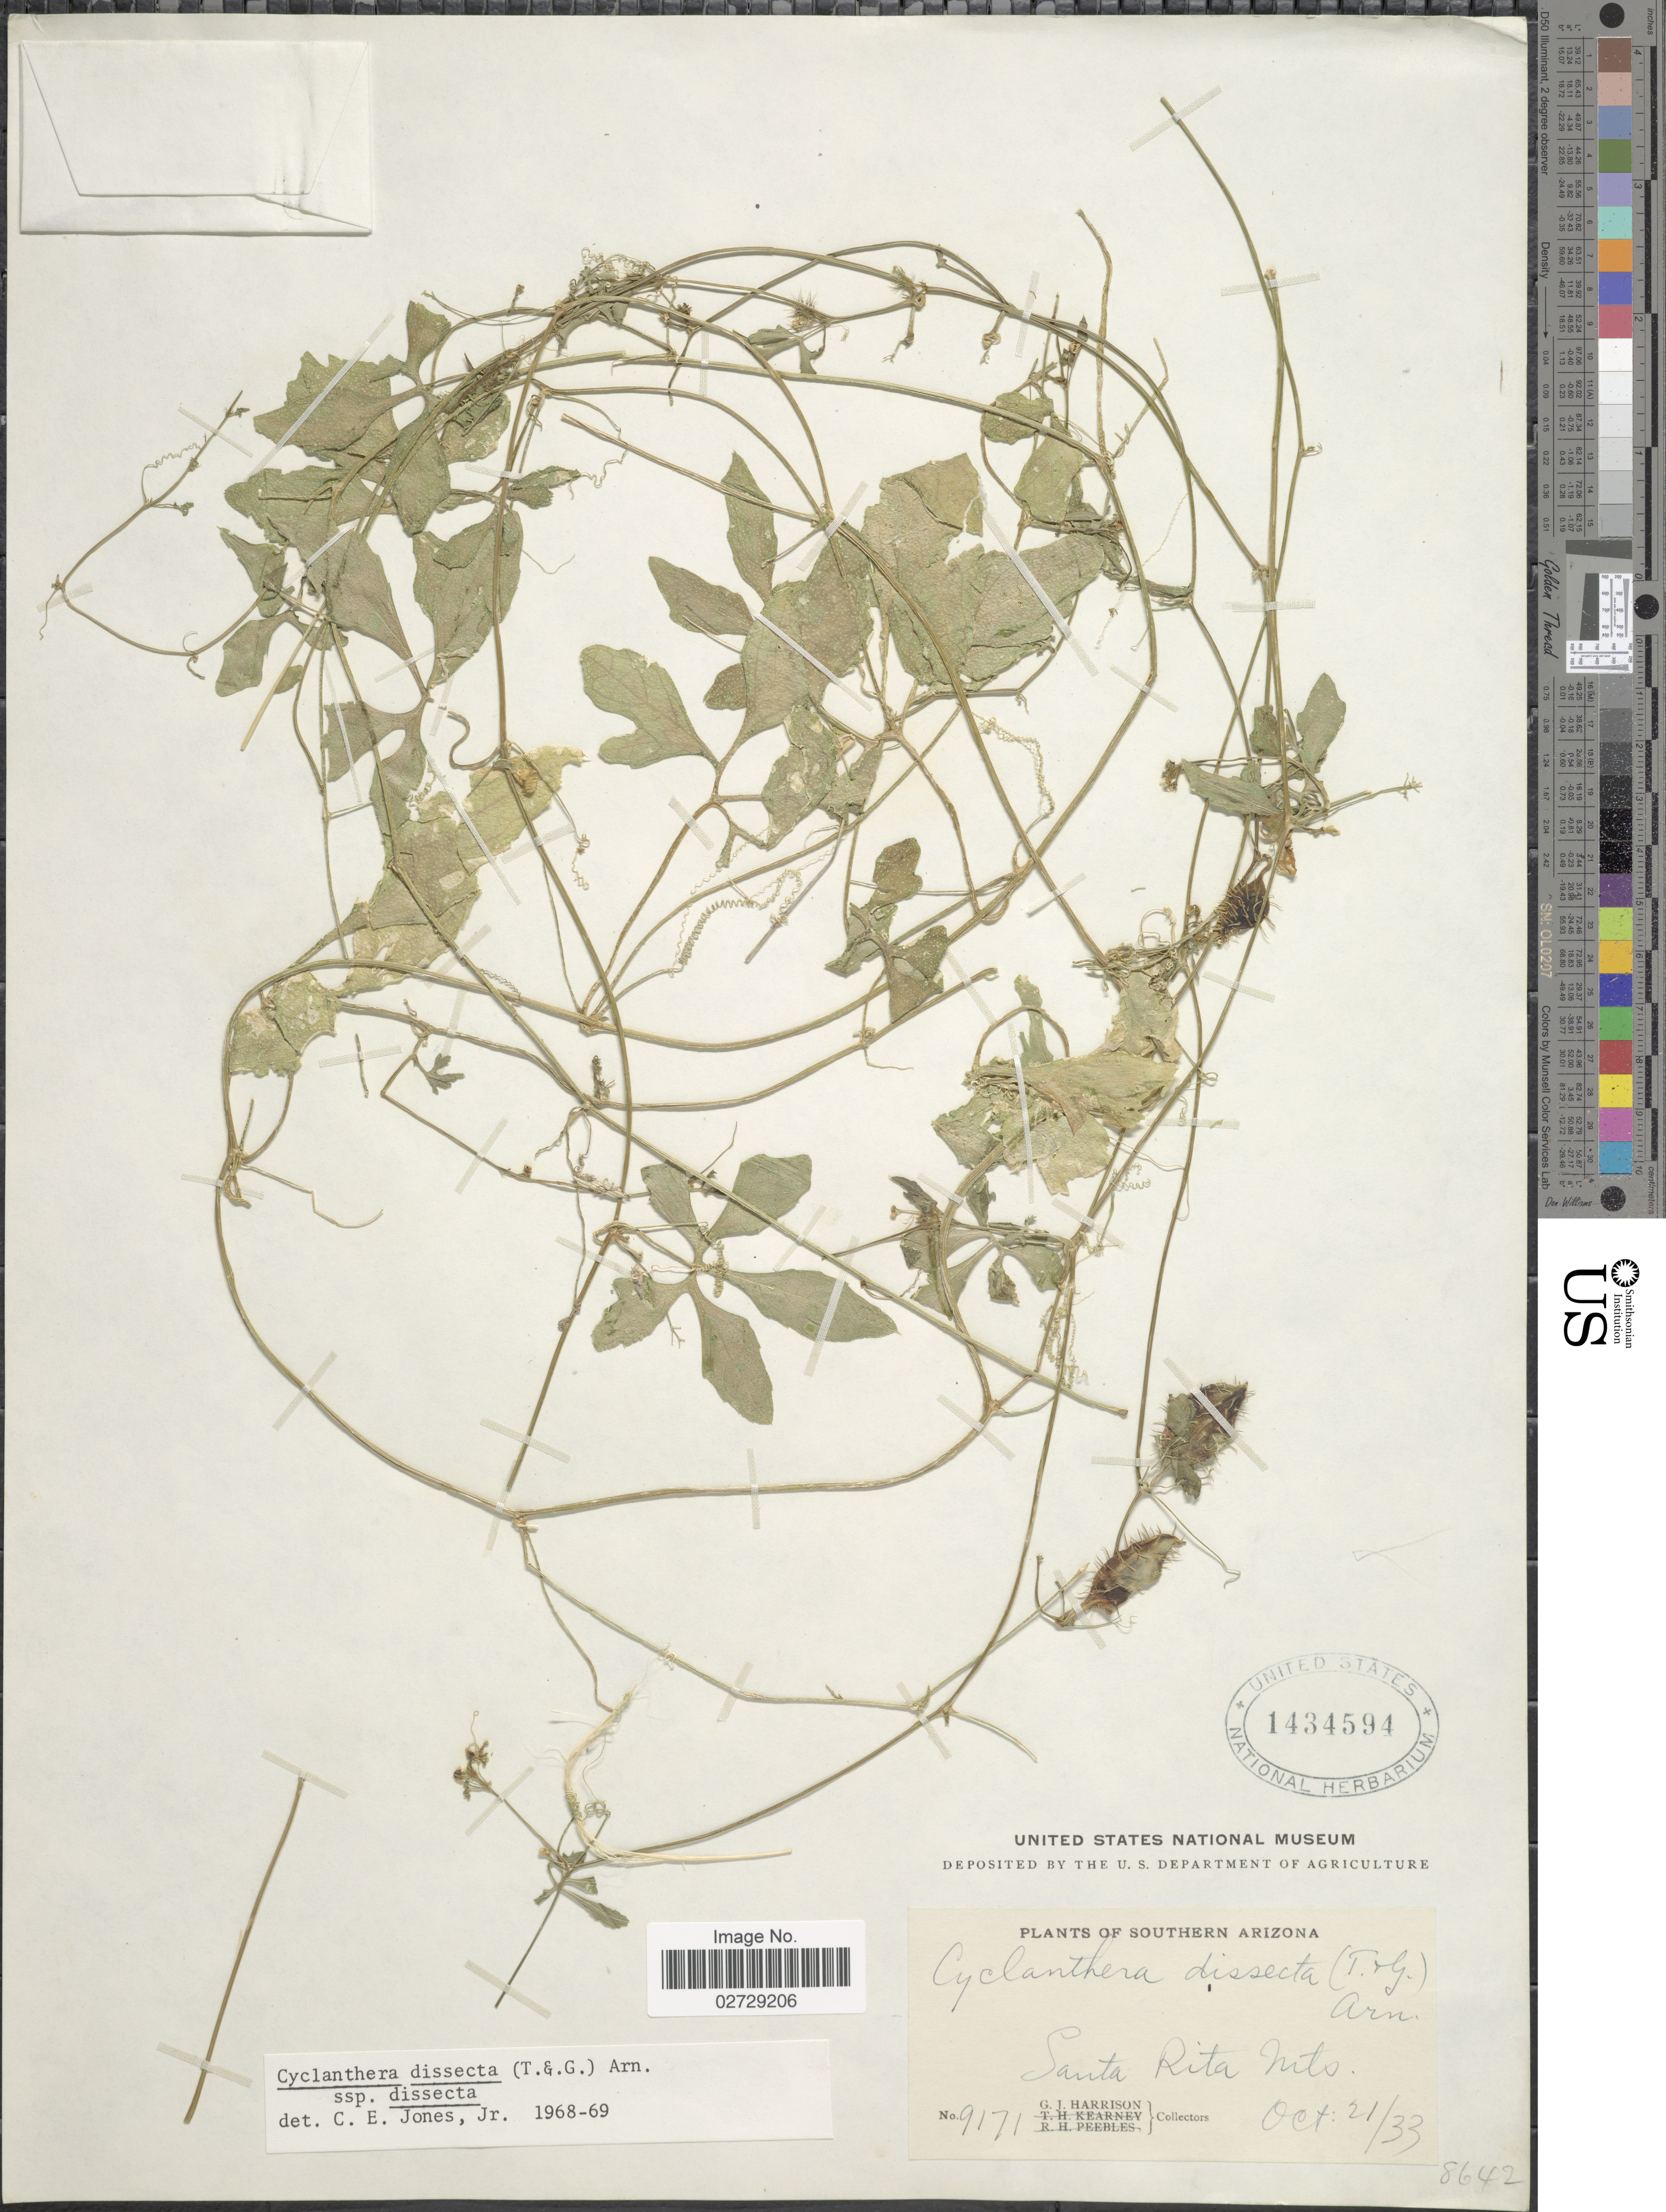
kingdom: Plantae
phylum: Tracheophyta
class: Magnoliopsida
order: Cucurbitales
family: Cucurbitaceae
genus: Cyclanthera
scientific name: Cyclanthera dissecta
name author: (Torr. & A. Gray) Arn.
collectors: G. J. Harrison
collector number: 9171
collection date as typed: Transcribed d/m/y: 21/10/33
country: United States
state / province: Arizona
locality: Southern Arizona. Santa Rita Mts.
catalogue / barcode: US 1434594